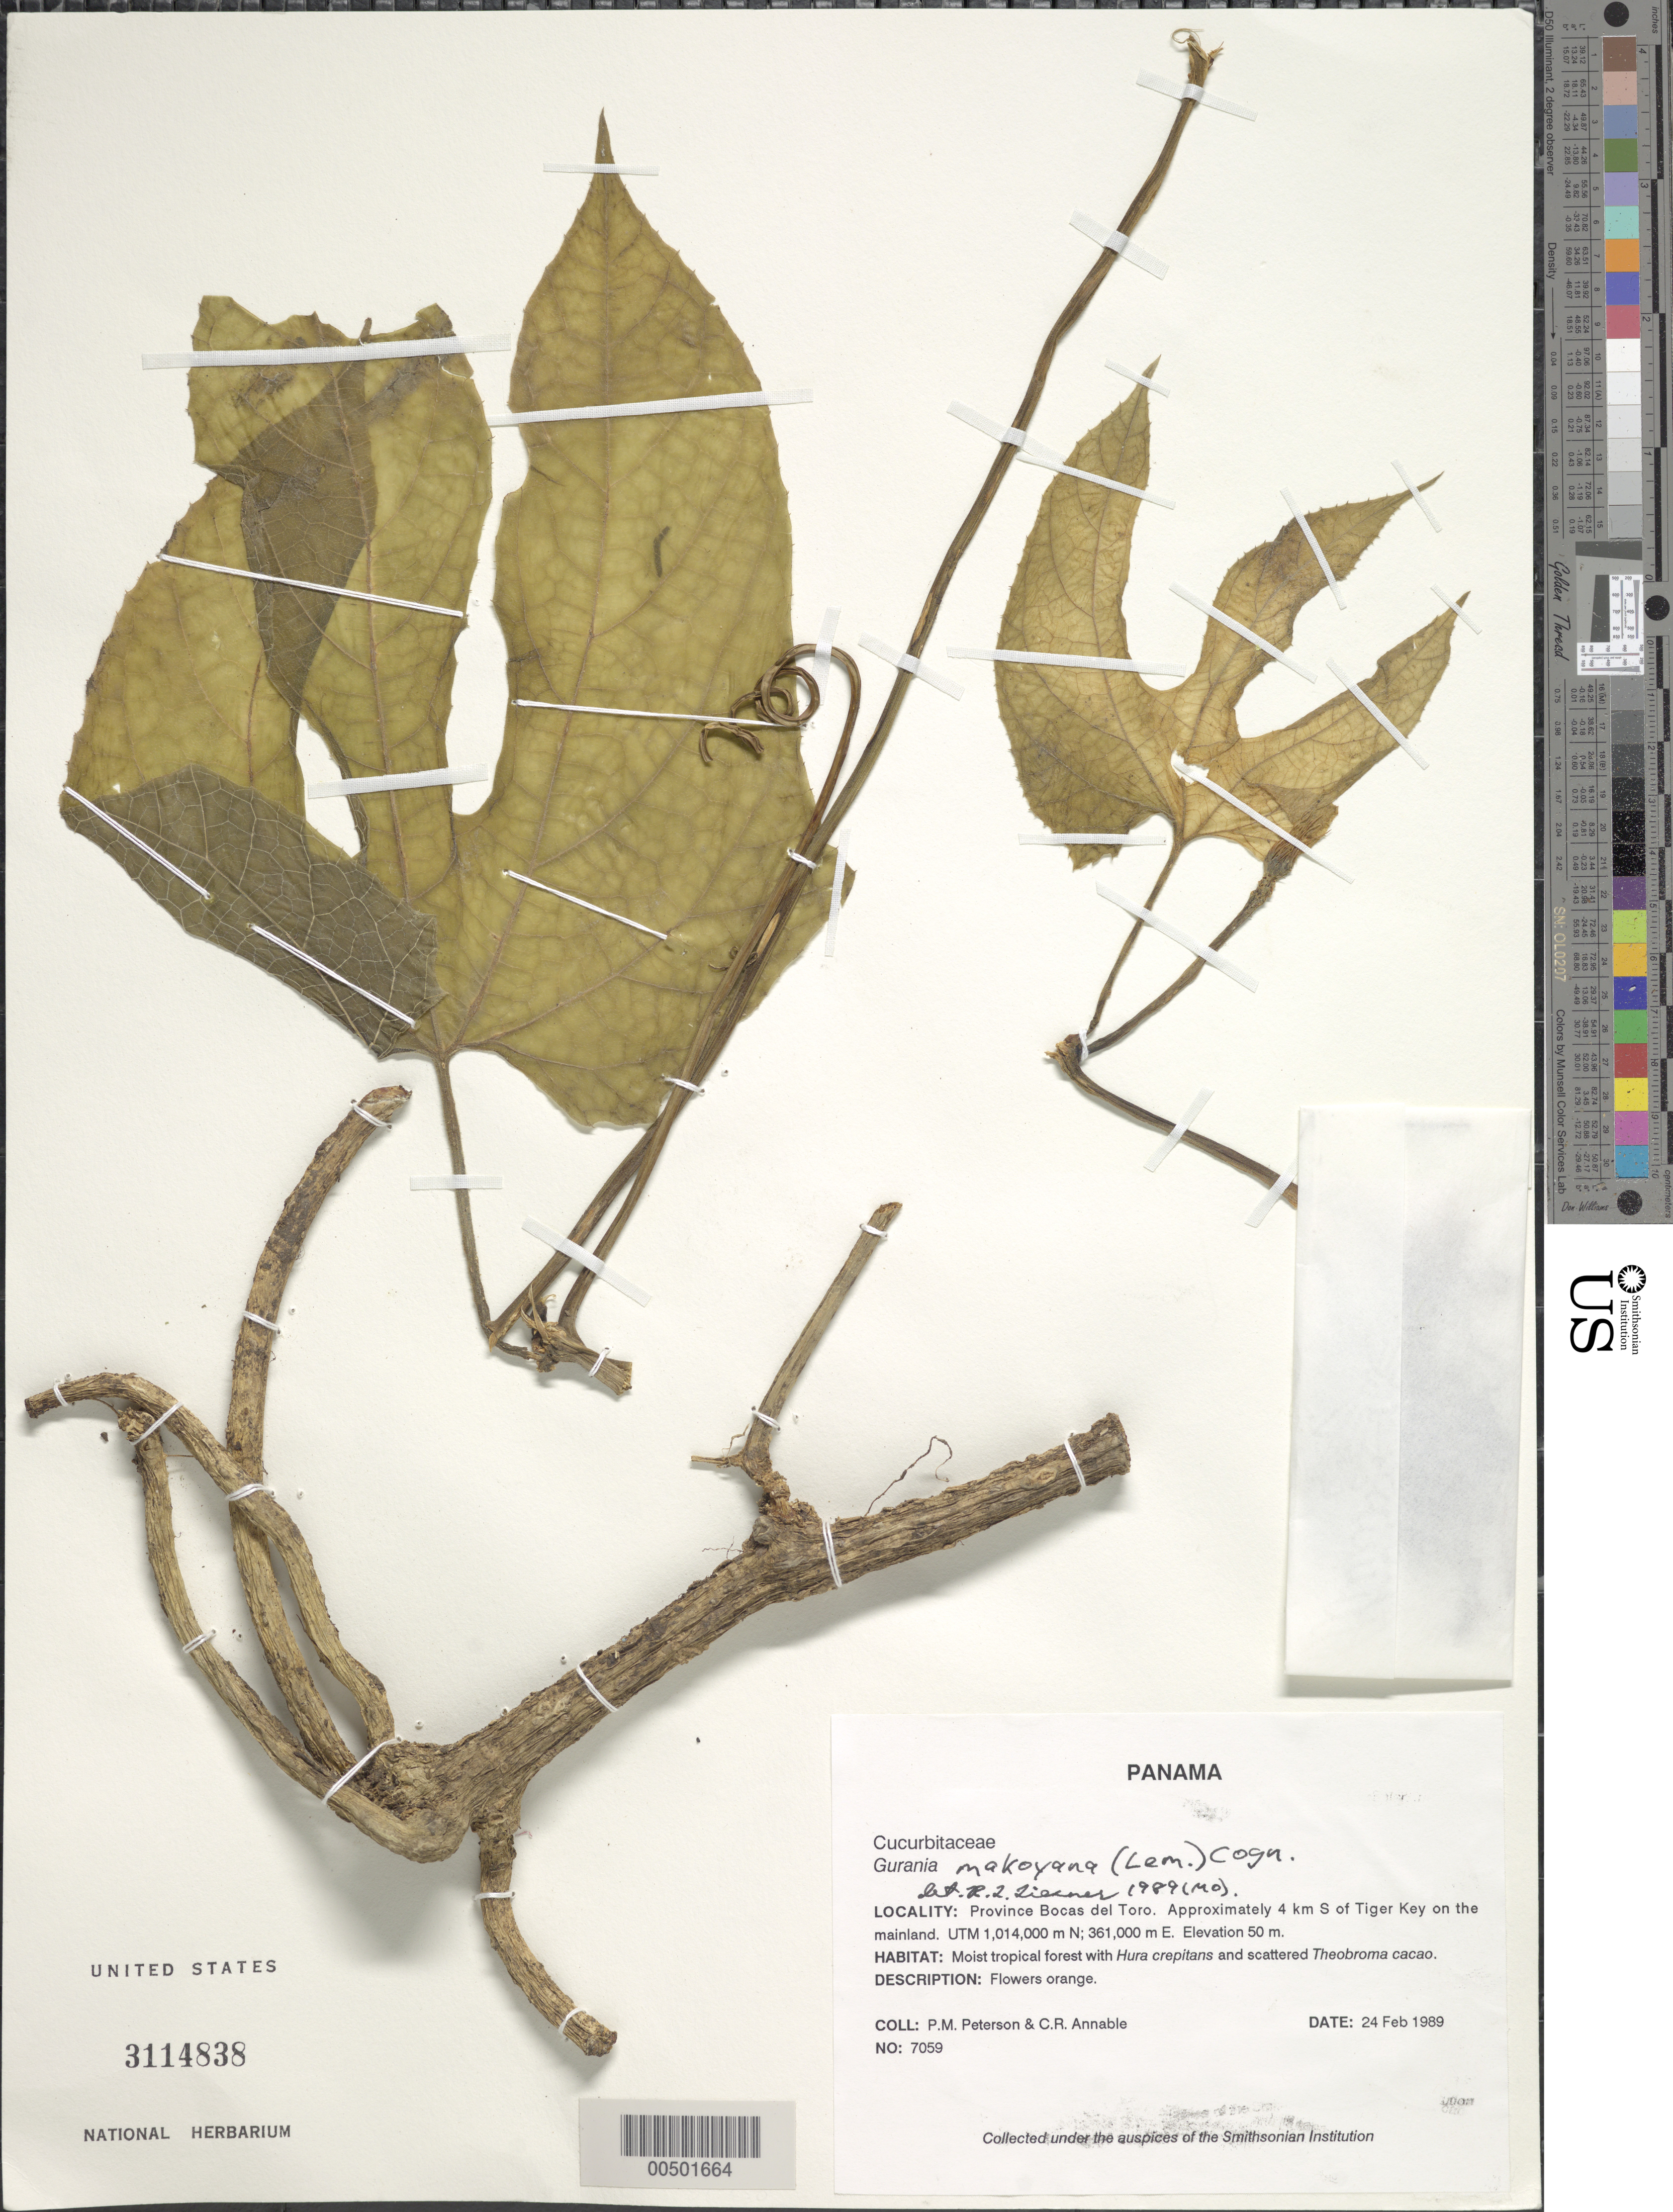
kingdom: Plantae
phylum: Tracheophyta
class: Magnoliopsida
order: Cucurbitales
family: Cucurbitaceae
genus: Gurania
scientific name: Gurania makoyana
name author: (Lem.) Cogn.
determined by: Liesner, R. L.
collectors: P. M. Peterson & C. R. Annable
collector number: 07059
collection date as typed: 24 Feb 1989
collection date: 1989-02-24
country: Panama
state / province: Bocas del Toro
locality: Approximately 4 km S of Tiger Key on the mainland.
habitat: Moist tropical forest with Hura crepitans and scattered Theobroma cacao.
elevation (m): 50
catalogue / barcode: US 3114838